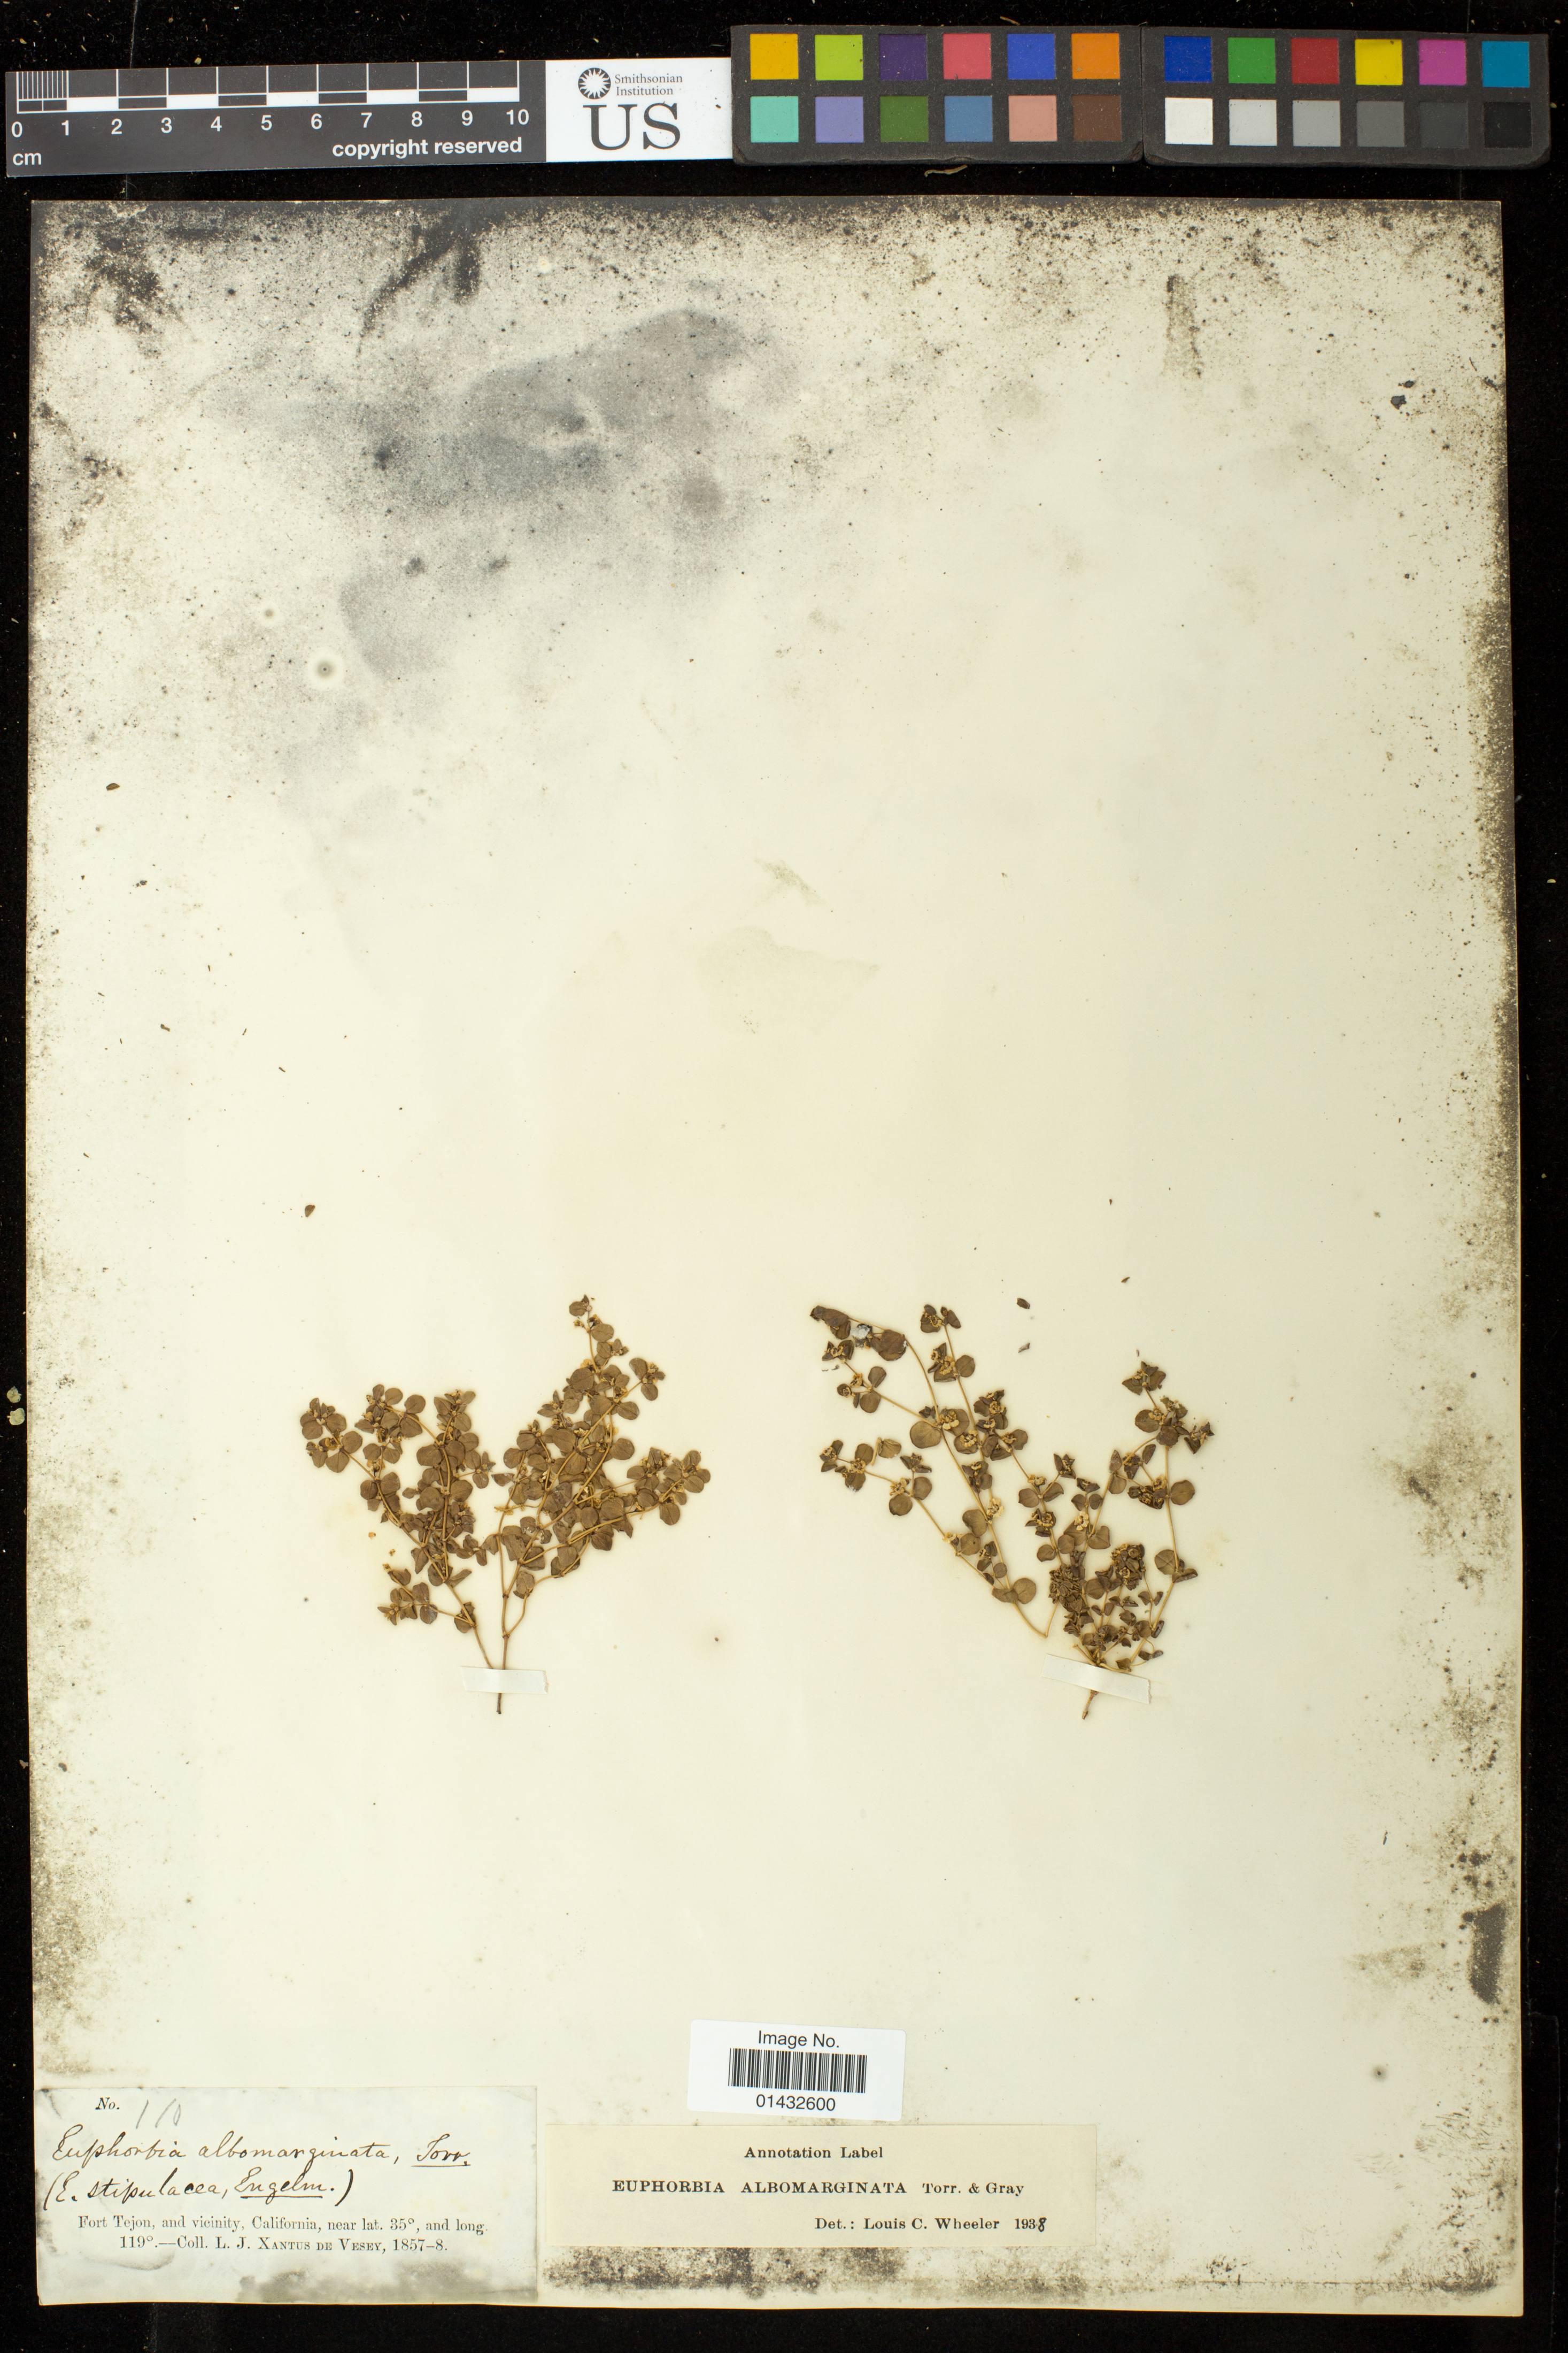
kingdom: Plantae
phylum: Tracheophyta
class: Magnoliopsida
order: Malpighiales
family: Euphorbiaceae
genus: Euphorbia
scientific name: Euphorbia albomarginata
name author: Torr. & A. Gray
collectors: L. Xantus de Vesey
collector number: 110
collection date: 1857/1858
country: United States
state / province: California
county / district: Kern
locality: Fort Tejon and vicinity